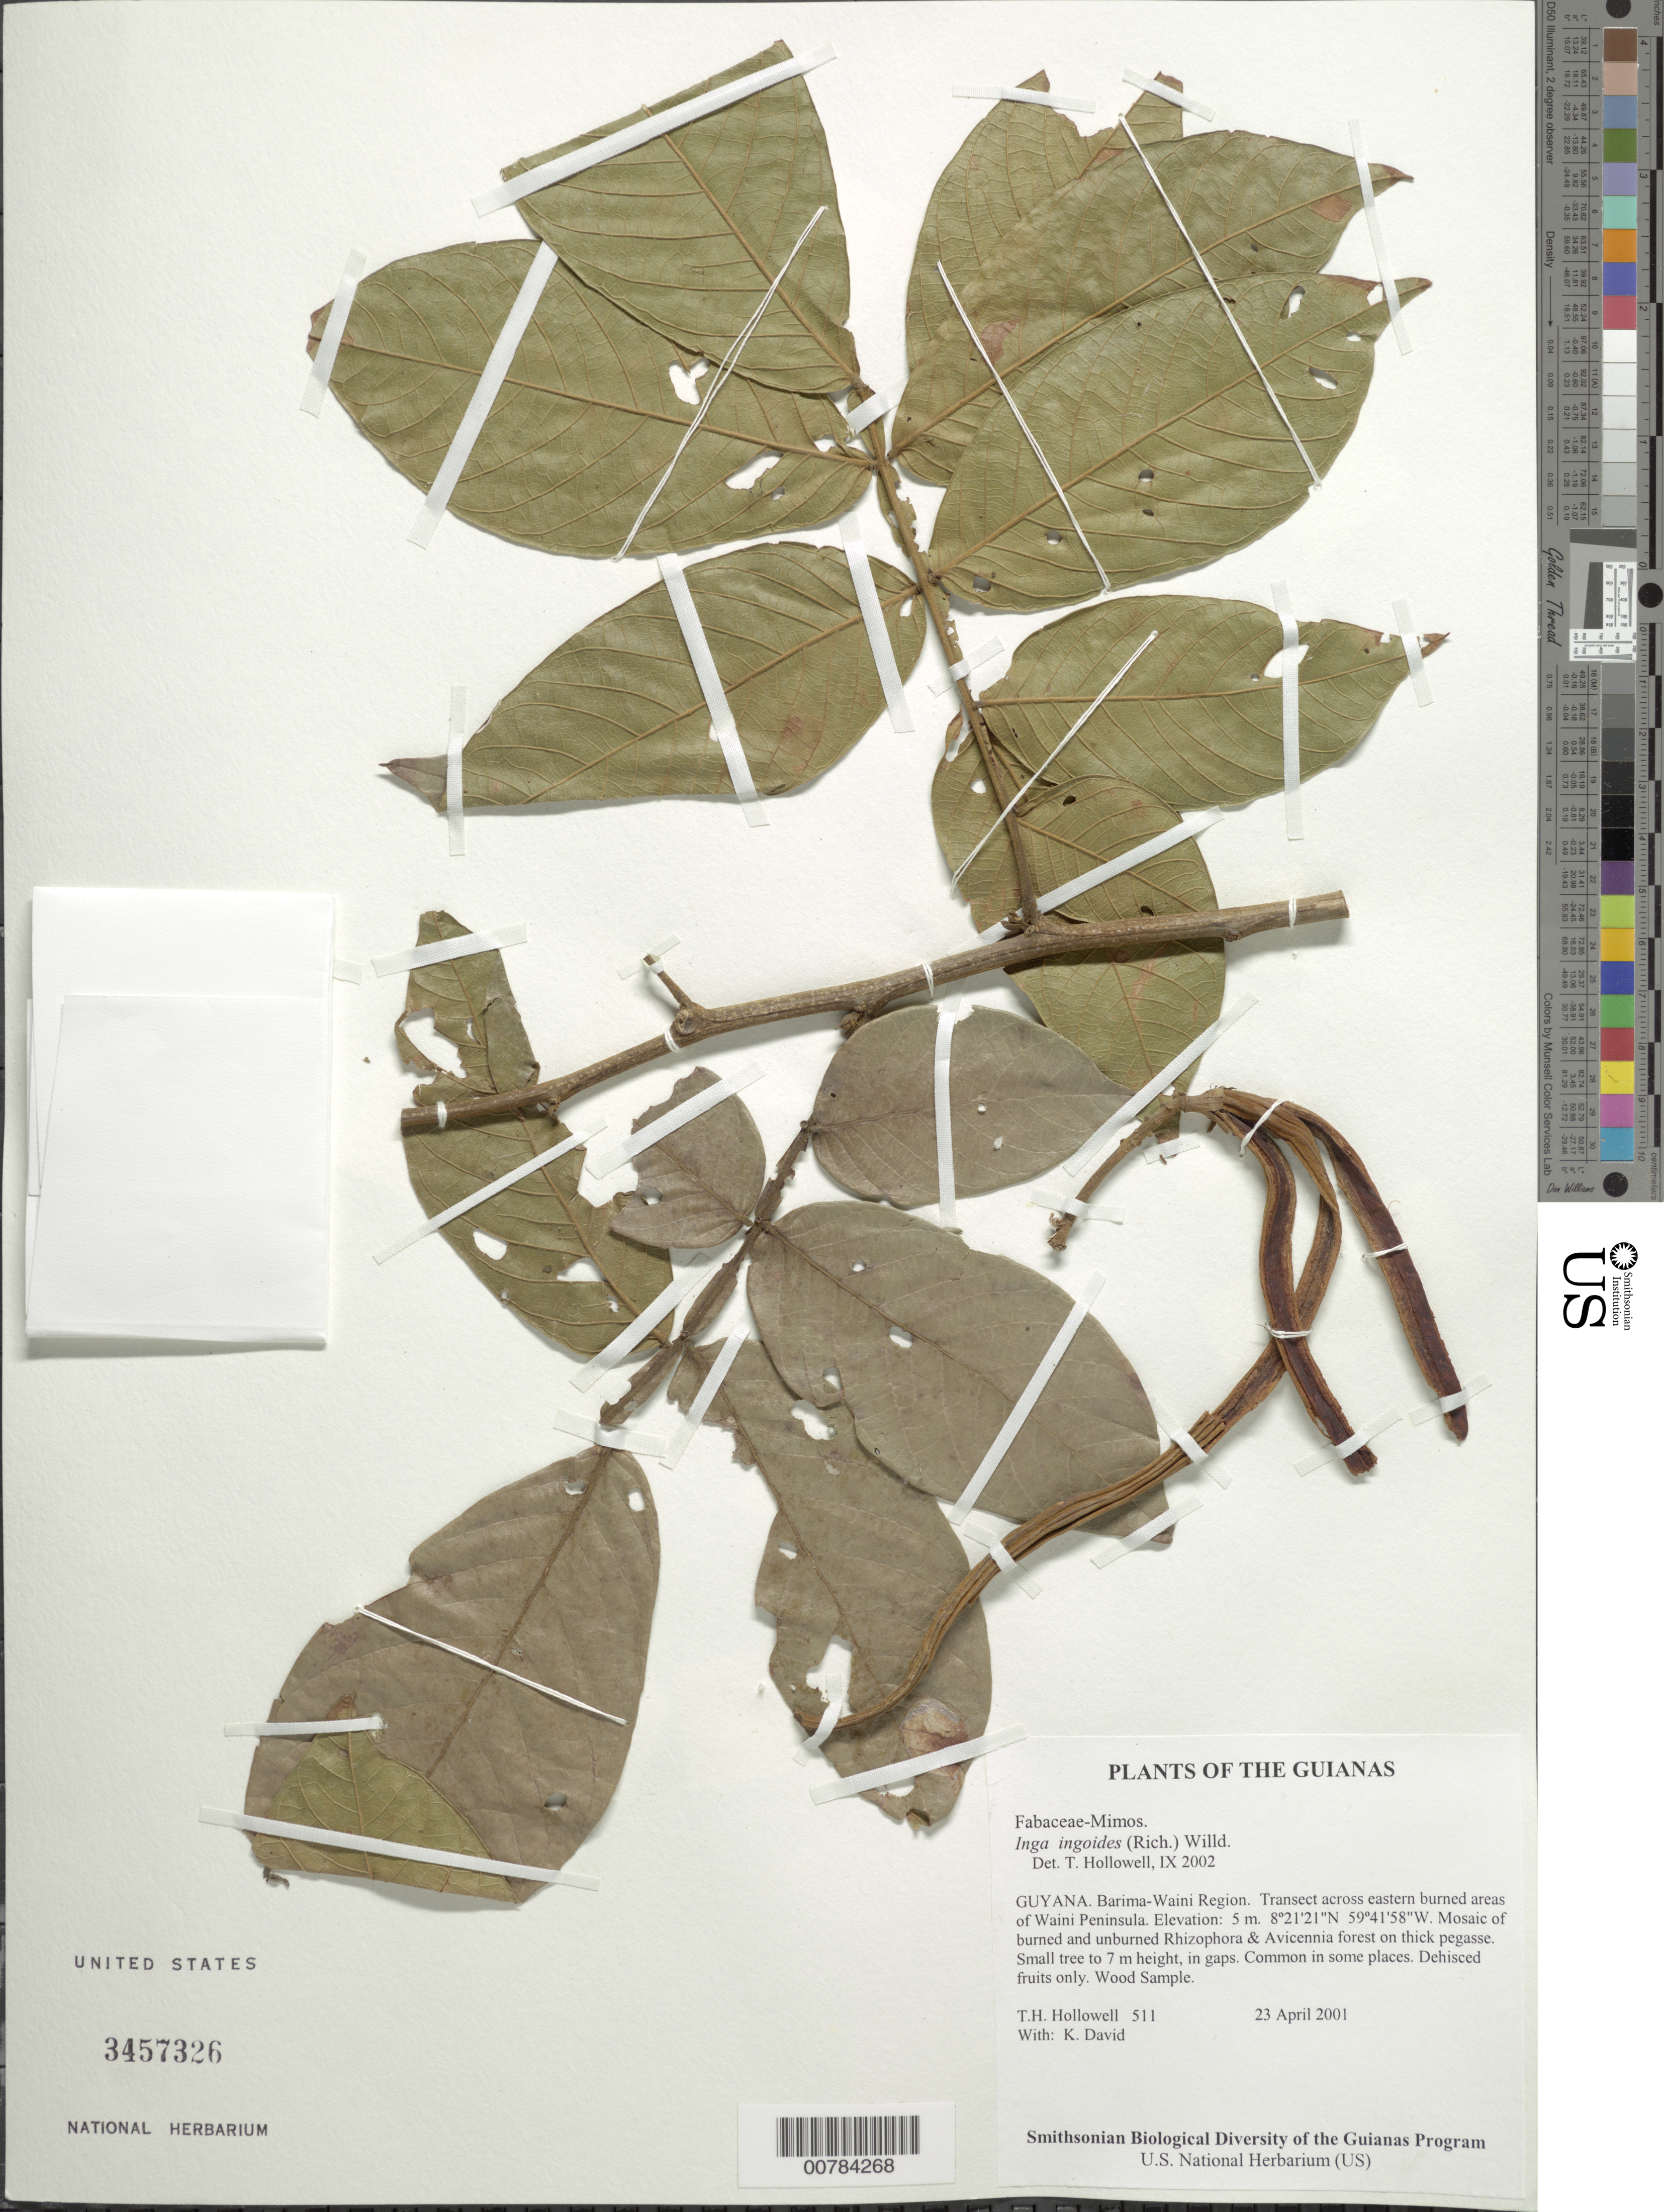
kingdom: Plantae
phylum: Tracheophyta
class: Magnoliopsida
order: Fabales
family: Fabaceae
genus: Inga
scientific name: Inga ingoides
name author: (Rich.) Willd.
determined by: Hollowell, T. H., (BOT), Smithsonian Institution - National Museum of Natural History (UNITED STATES)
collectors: T. Hollowell & K. David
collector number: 511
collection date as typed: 23 April 2001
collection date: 2001-04-23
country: Guyana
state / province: Barima-Waini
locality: Transect across eastern burned areas of Waini Peninsula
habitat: Mosaic of burned and unburned Rhizophora & Avicennia forest on thick pegasse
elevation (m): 5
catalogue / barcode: US 3457326